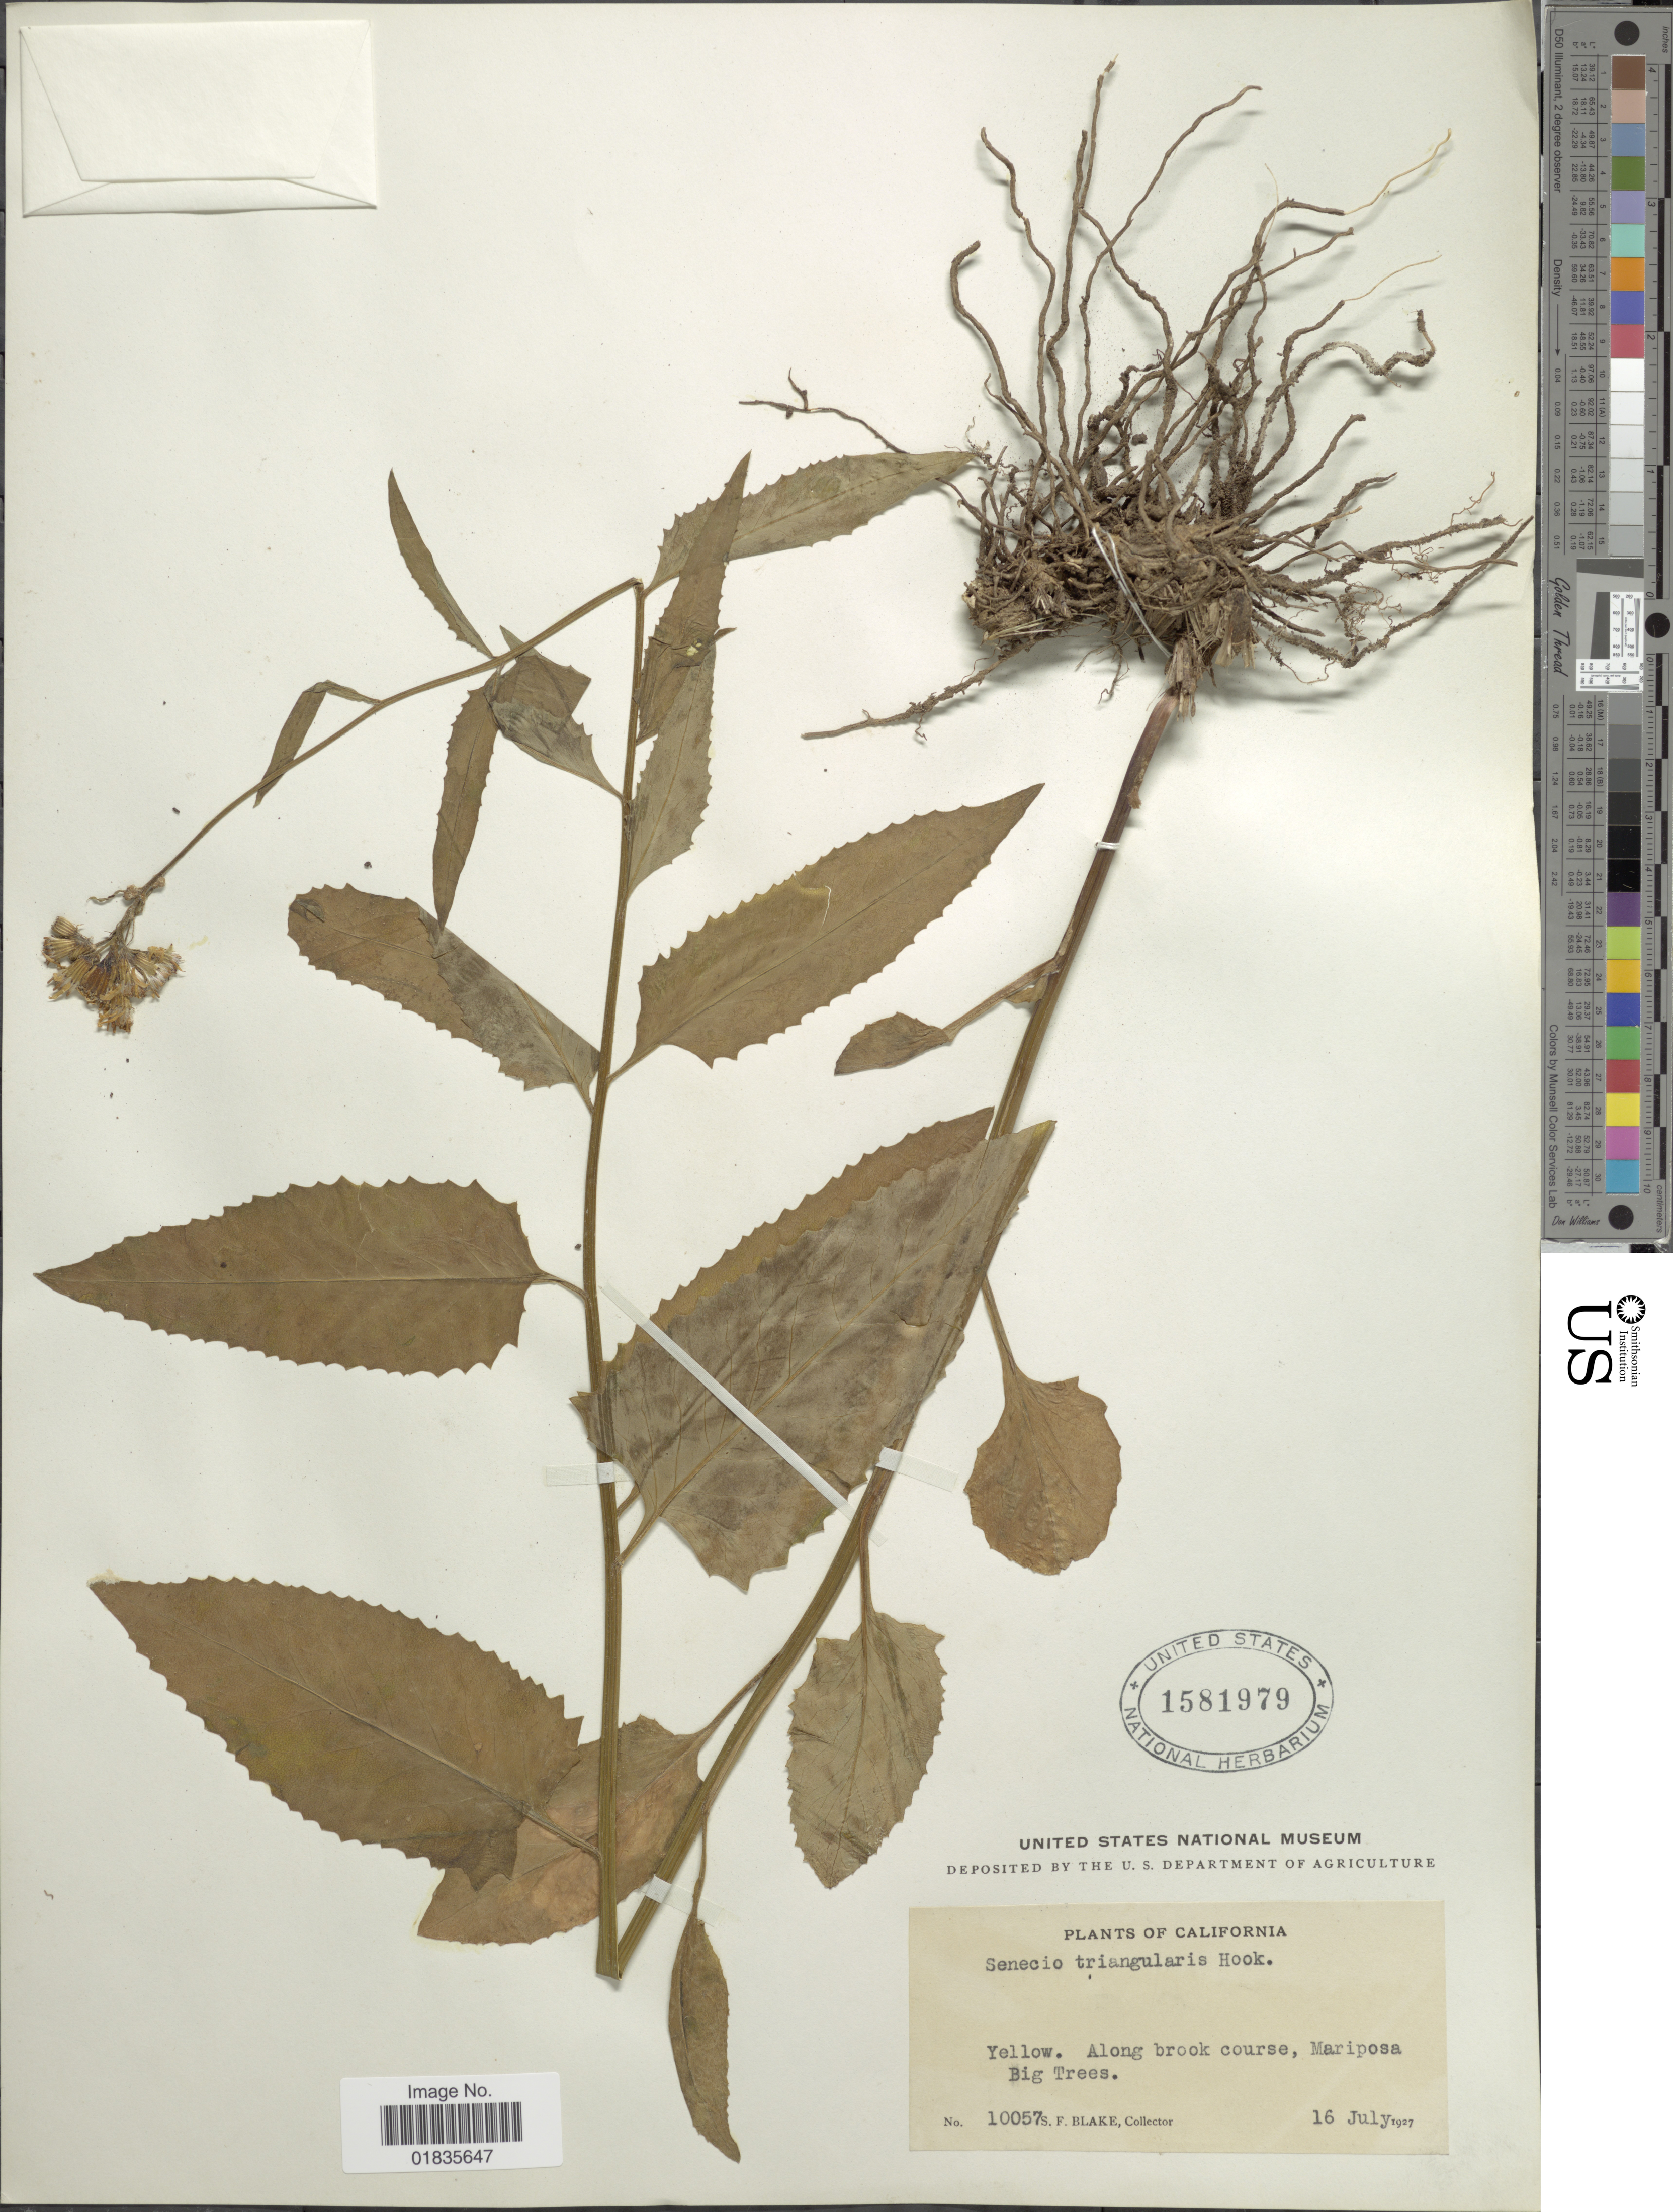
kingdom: Plantae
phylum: Tracheophyta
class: Magnoliopsida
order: Asterales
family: Asteraceae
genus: Senecio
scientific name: Senecio triangularis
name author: Hook.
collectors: S. Blake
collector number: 10057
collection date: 1927-07-16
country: United States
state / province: California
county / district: Mariposa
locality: Along brook course, Mariposa Big Trees.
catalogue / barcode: US 1581979